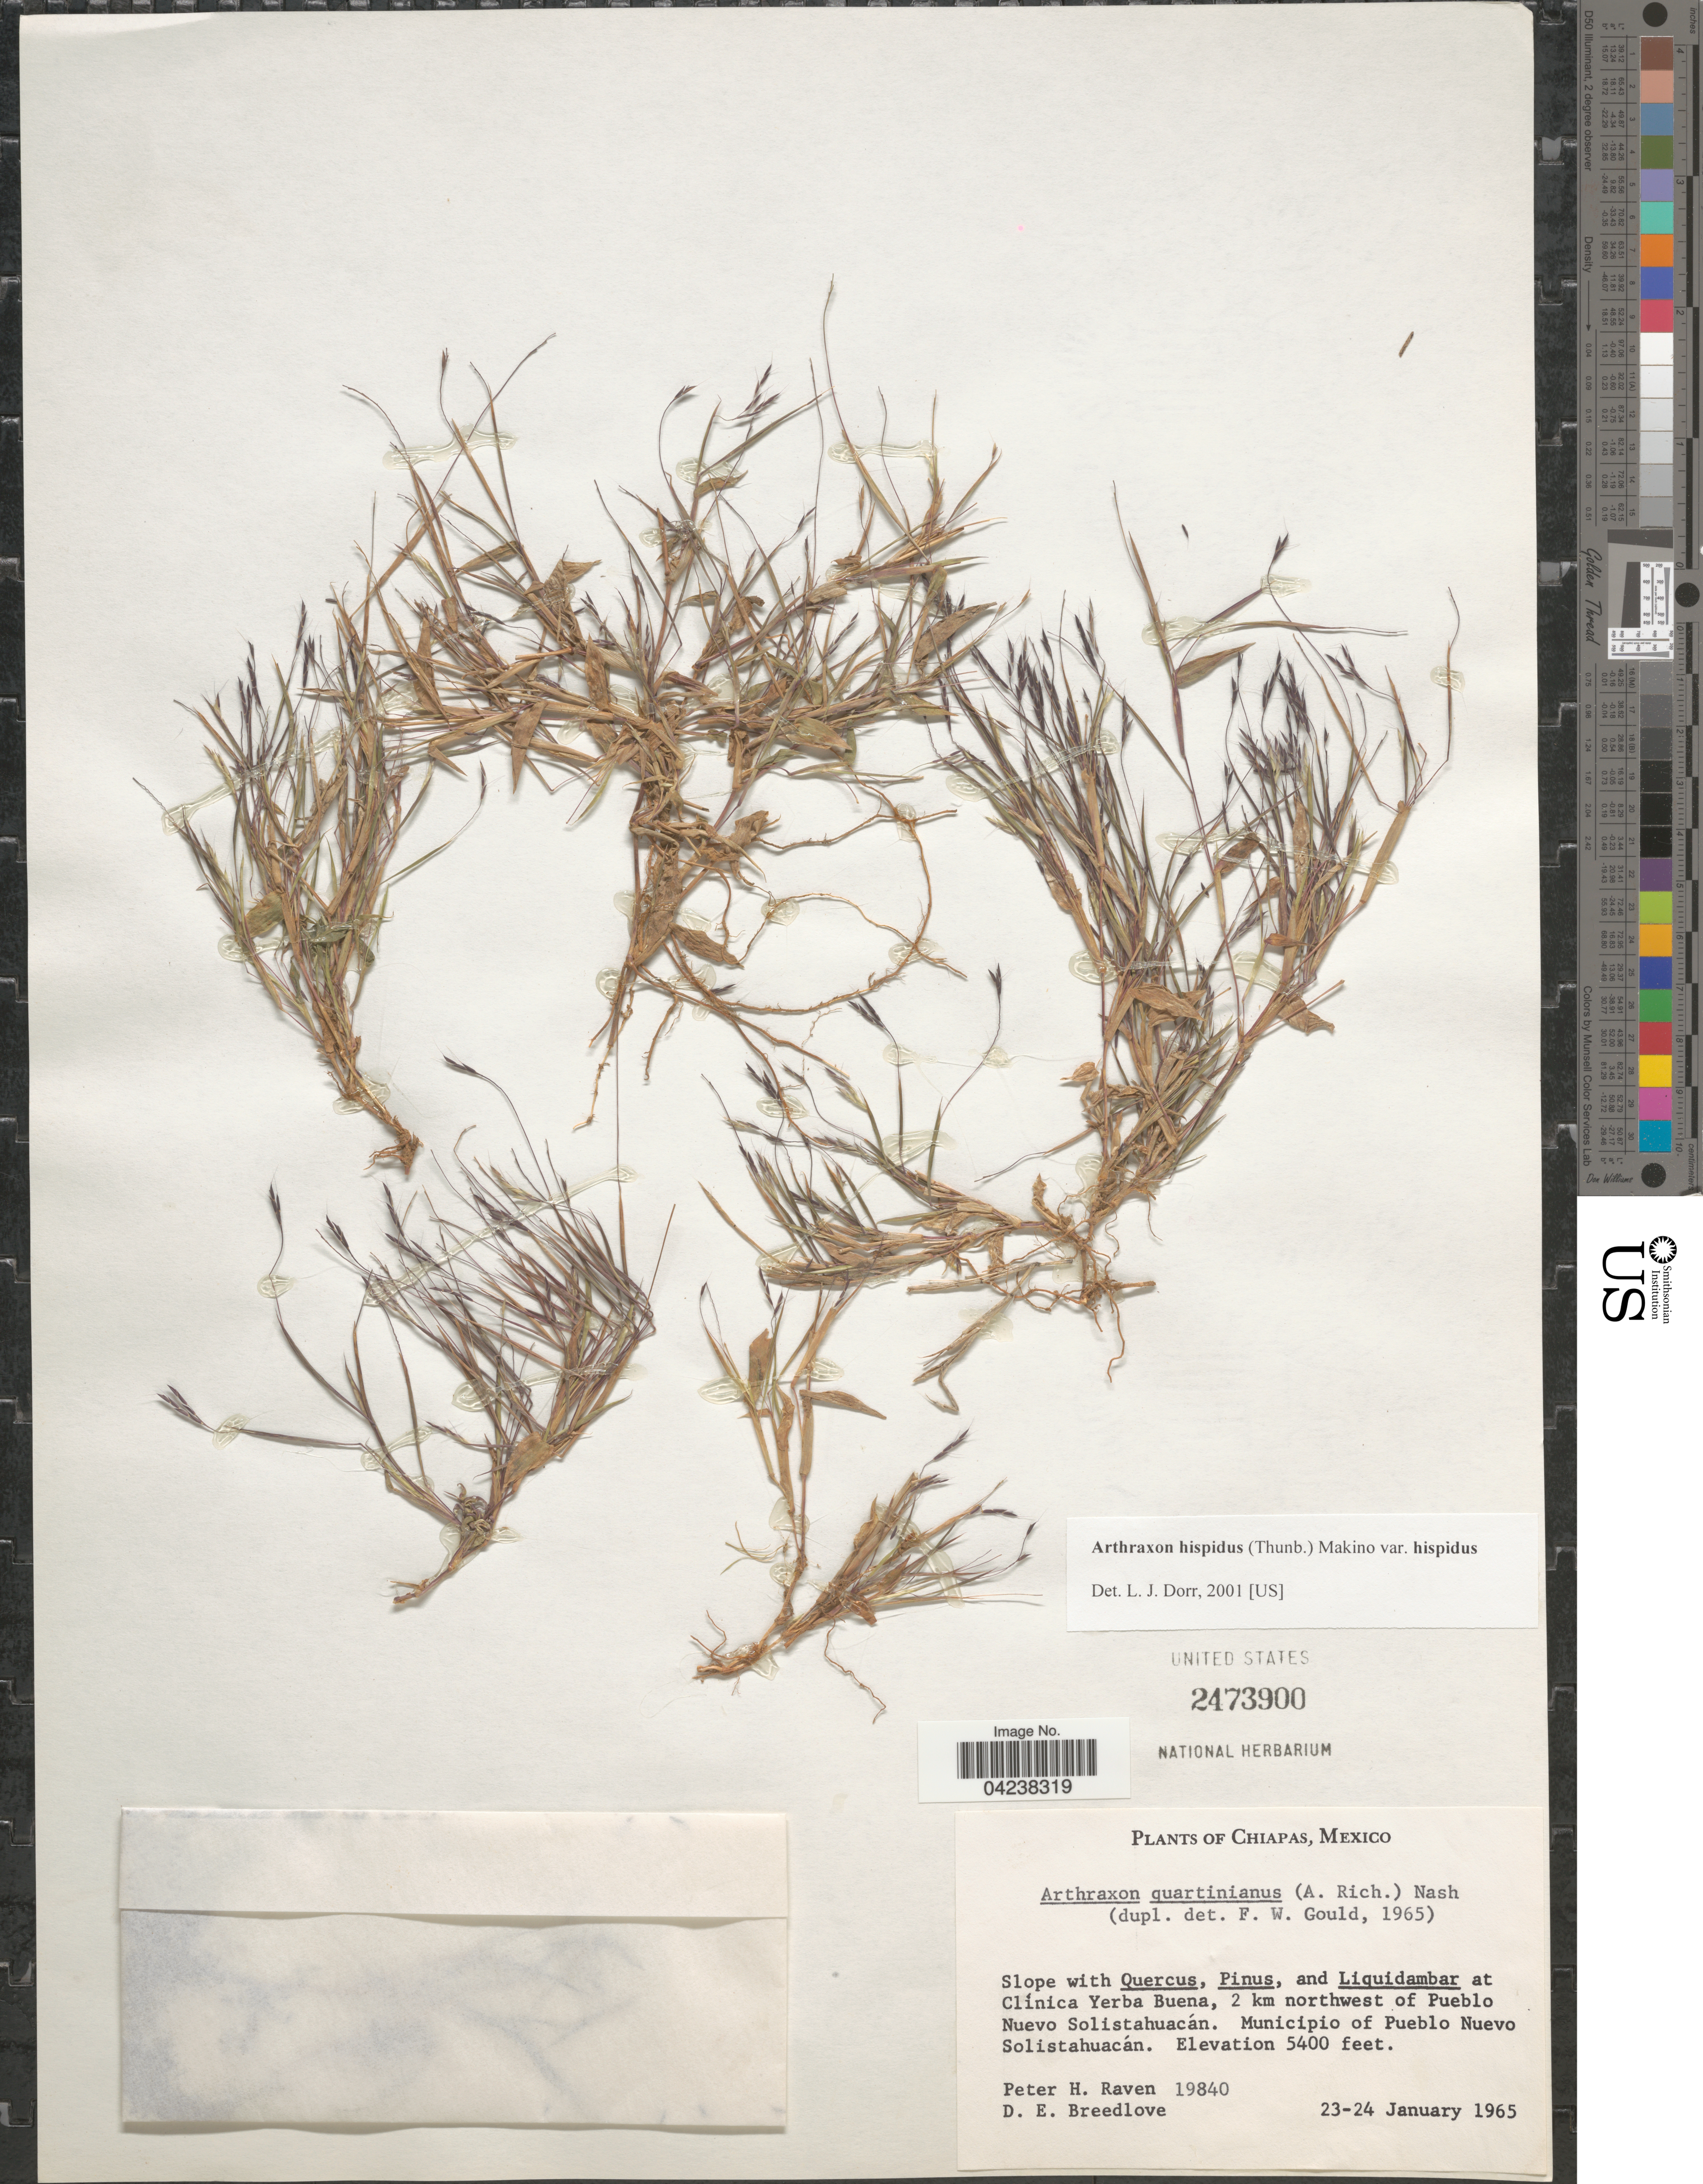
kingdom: Plantae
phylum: Tracheophyta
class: Liliopsida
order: Poales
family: Poaceae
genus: Arthraxon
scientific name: Arthraxon hispidus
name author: (Thunb.) Makino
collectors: P. Raven & D. E. Breedlove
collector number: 19840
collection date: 1965-01-23/1965-01-24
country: Mexico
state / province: Chiapas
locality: At Clinica Yerba Buena, 2 km northwest of Pueblo Nuevo Solistahuacán. Municipio of Pueblo Nuevo Solistahuacán.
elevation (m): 1646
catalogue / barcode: US 2473900